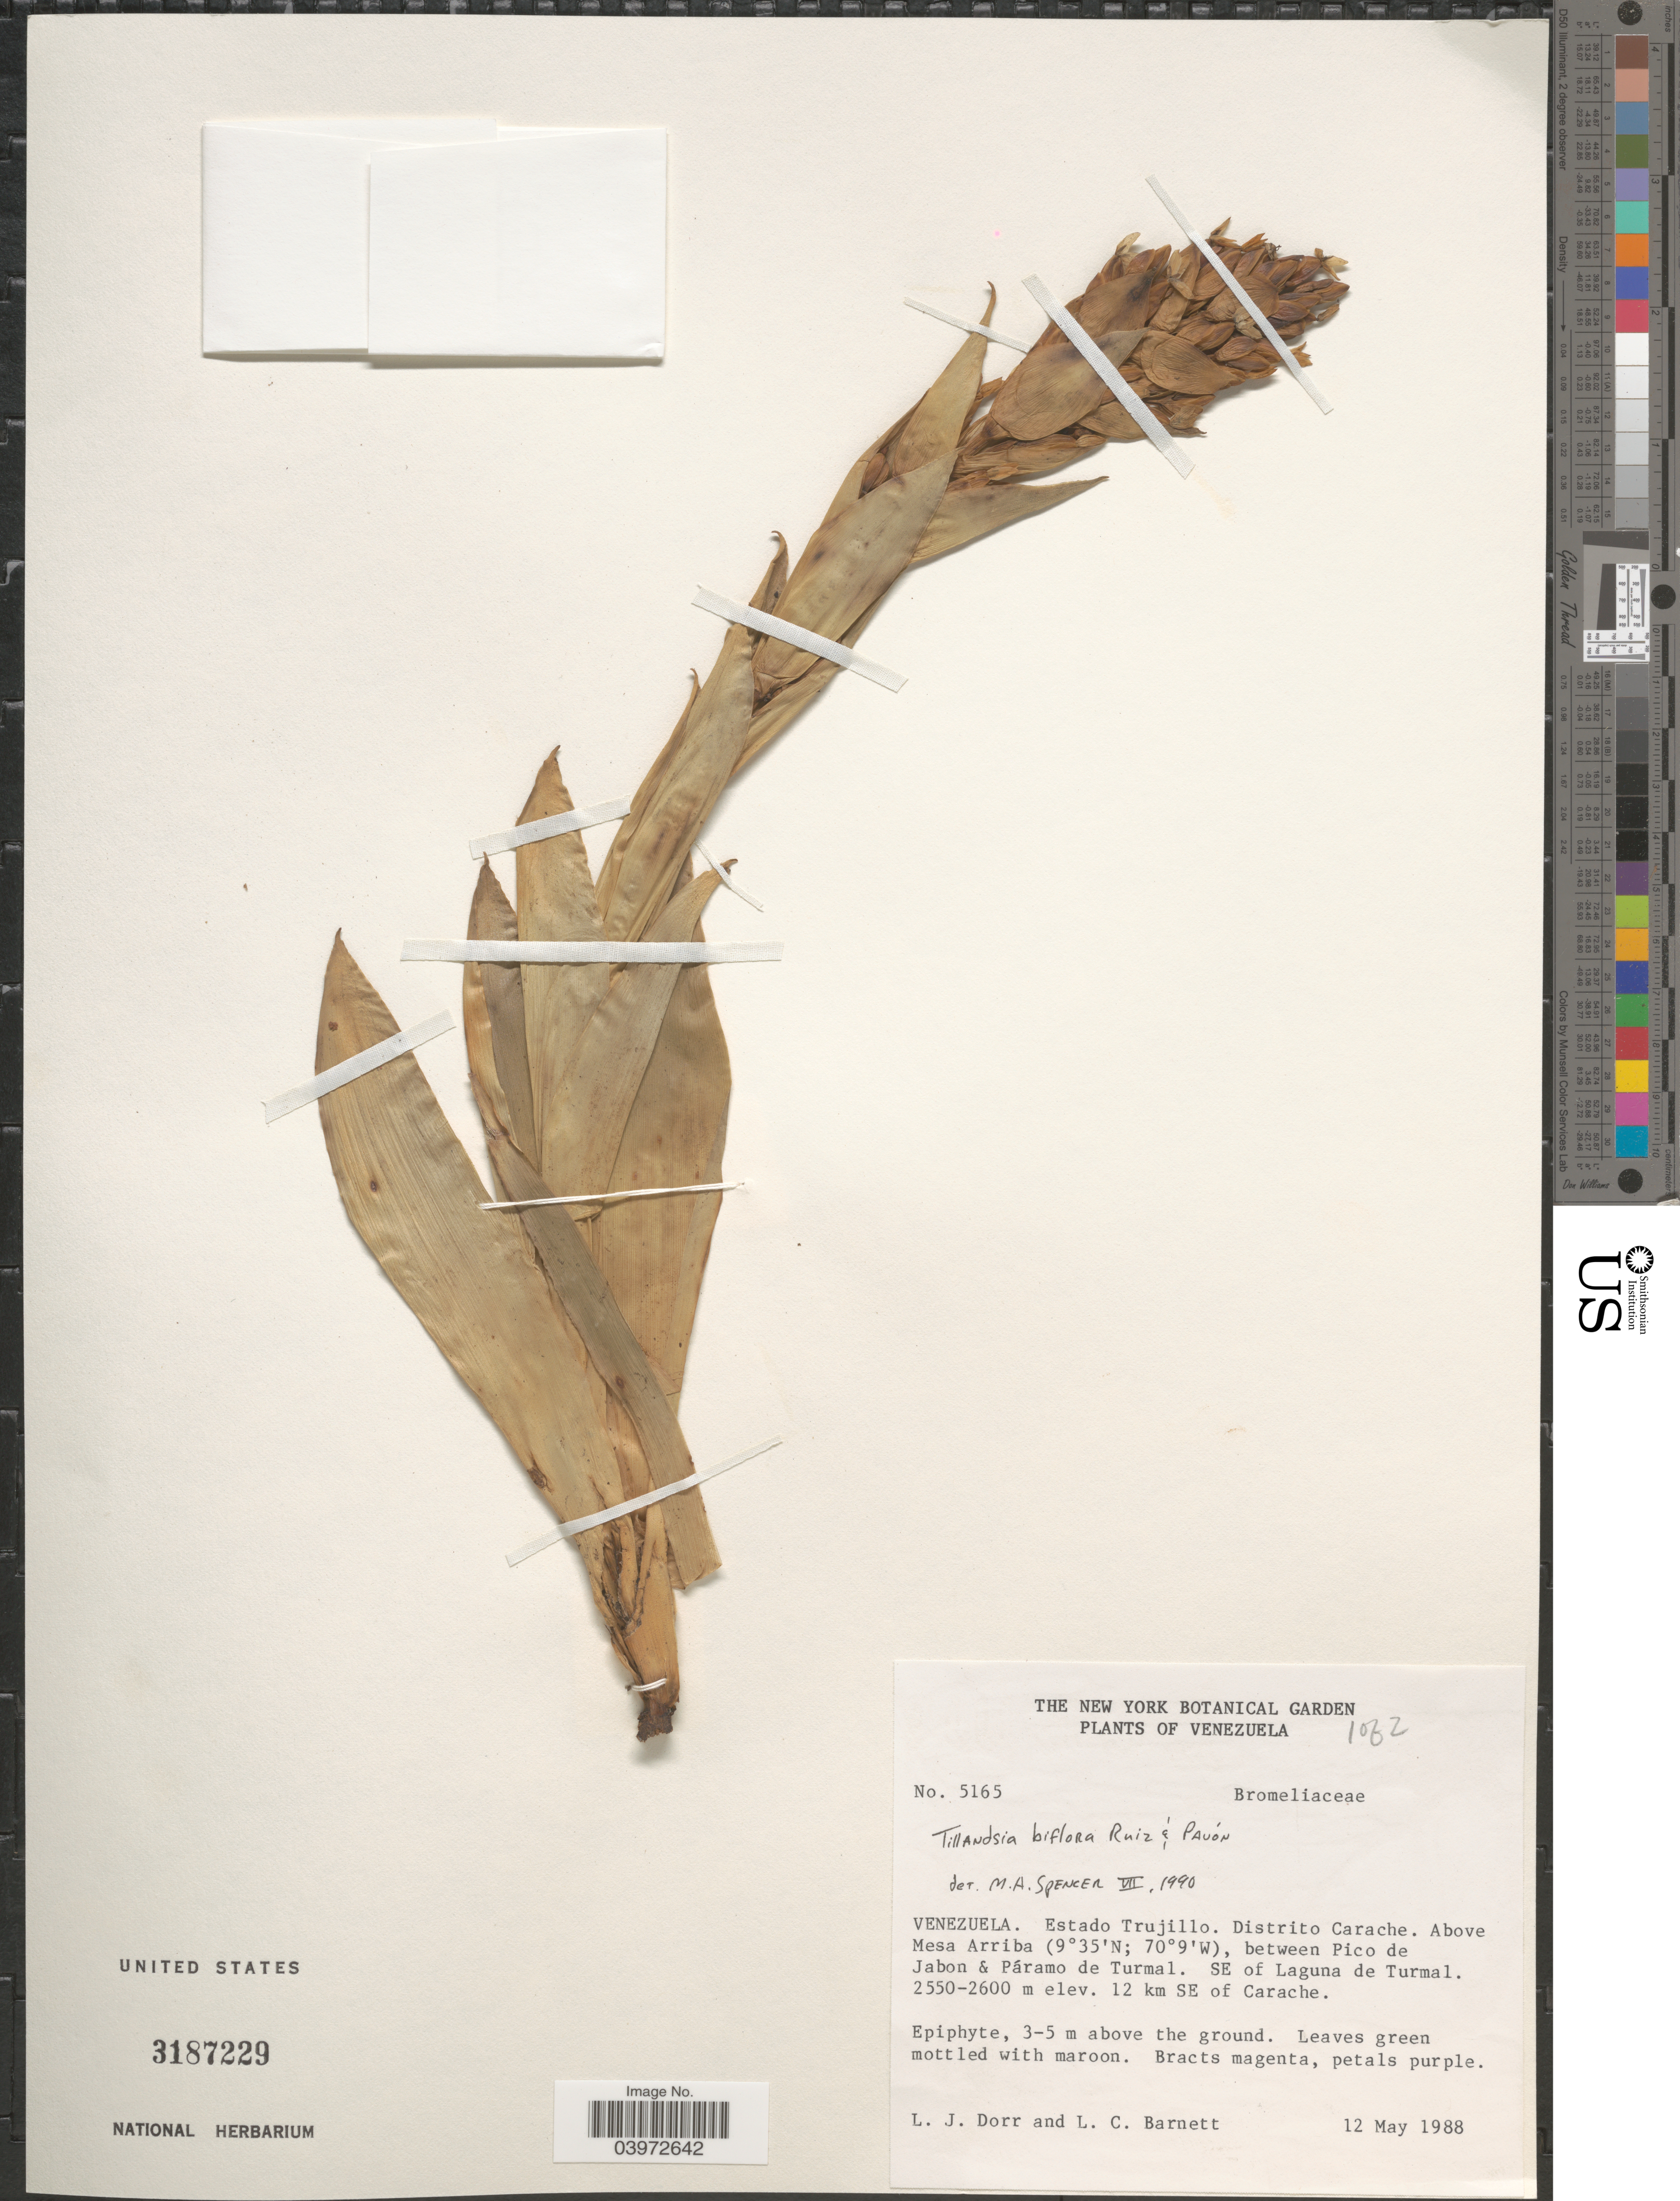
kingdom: Plantae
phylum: Tracheophyta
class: Liliopsida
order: Poales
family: Bromeliaceae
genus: Tillandsia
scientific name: Tillandsia biflora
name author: Ruiz & Pav.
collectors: L. J. Dorr & L. C. Barnett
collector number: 5165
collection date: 1988-05-12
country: Venezuela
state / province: Trujillo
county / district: Carache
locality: Above Mesa Arriba, between Pico de Jabon & Páramo de Turmal. SE of Laguna de Turmal. 12 km SE of Carache.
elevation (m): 2550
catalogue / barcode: US 3187229